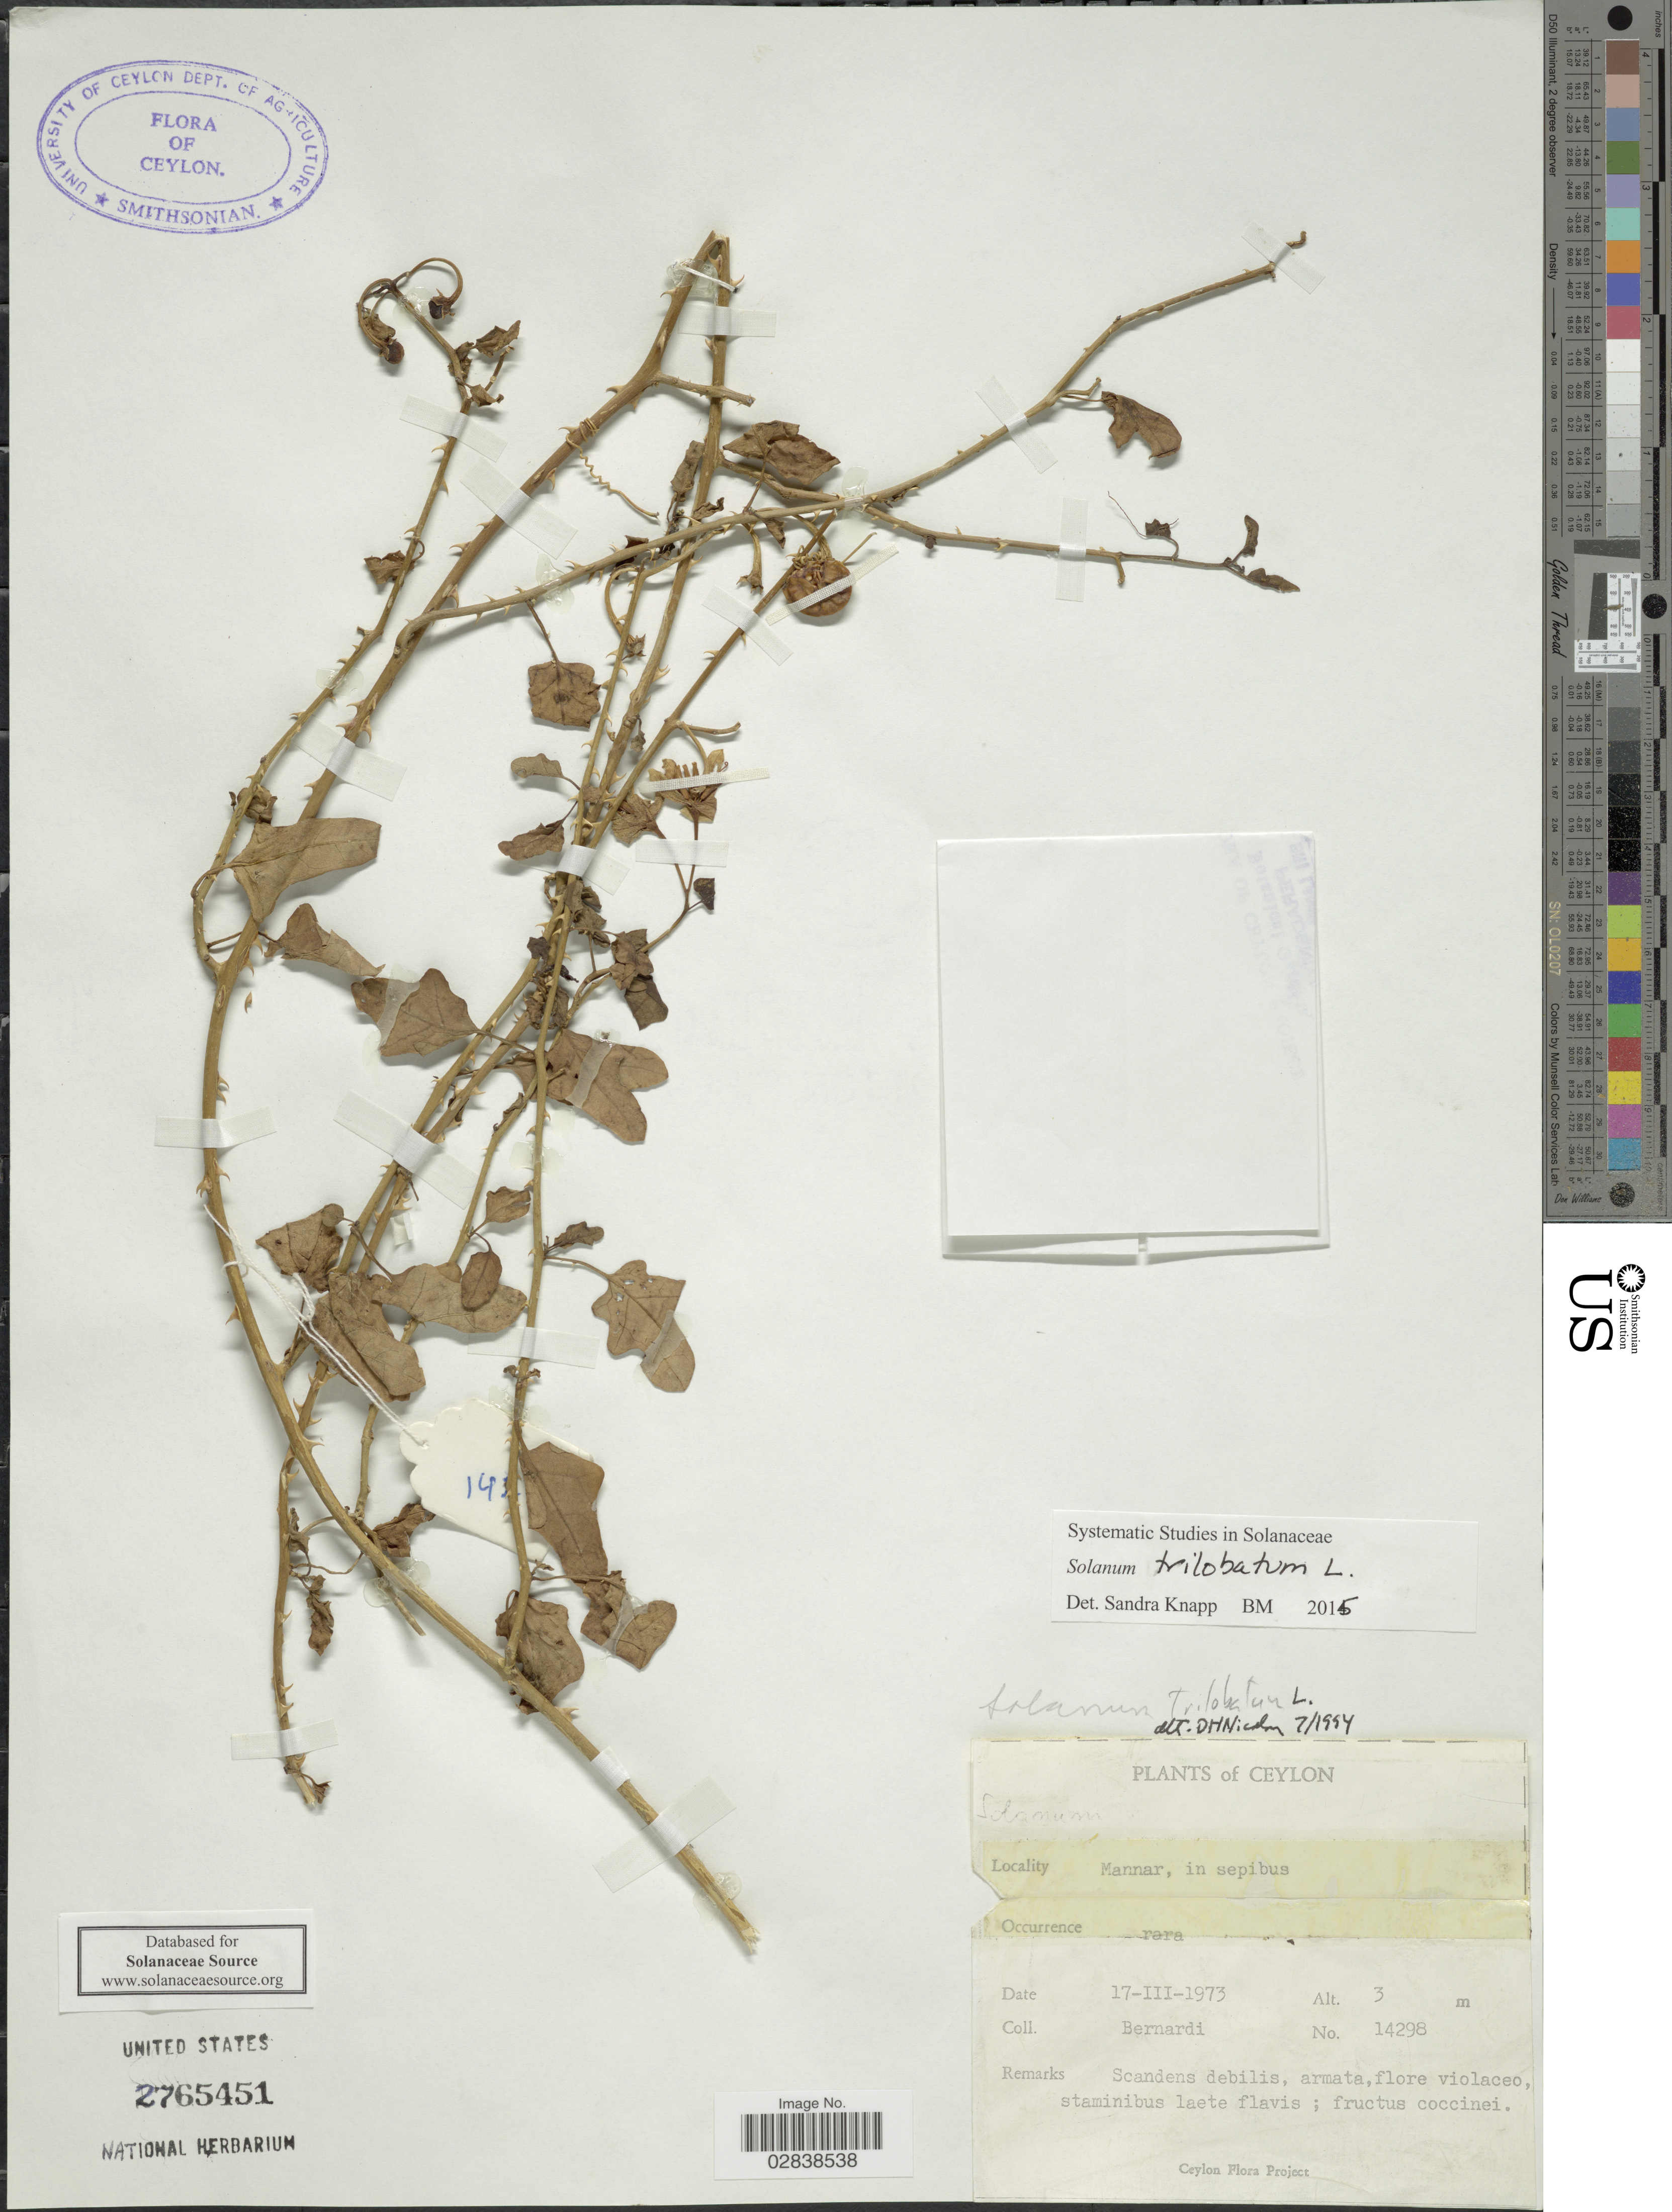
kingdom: Plantae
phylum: Tracheophyta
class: Magnoliopsida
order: Solanales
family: Solanaceae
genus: Solanum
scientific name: Solanum trilobatum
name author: L.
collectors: Bernardi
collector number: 14298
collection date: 1973-03-17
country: Sri Lanka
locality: Ceylon, Mannar, in sepibus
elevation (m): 3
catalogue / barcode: US 2765451